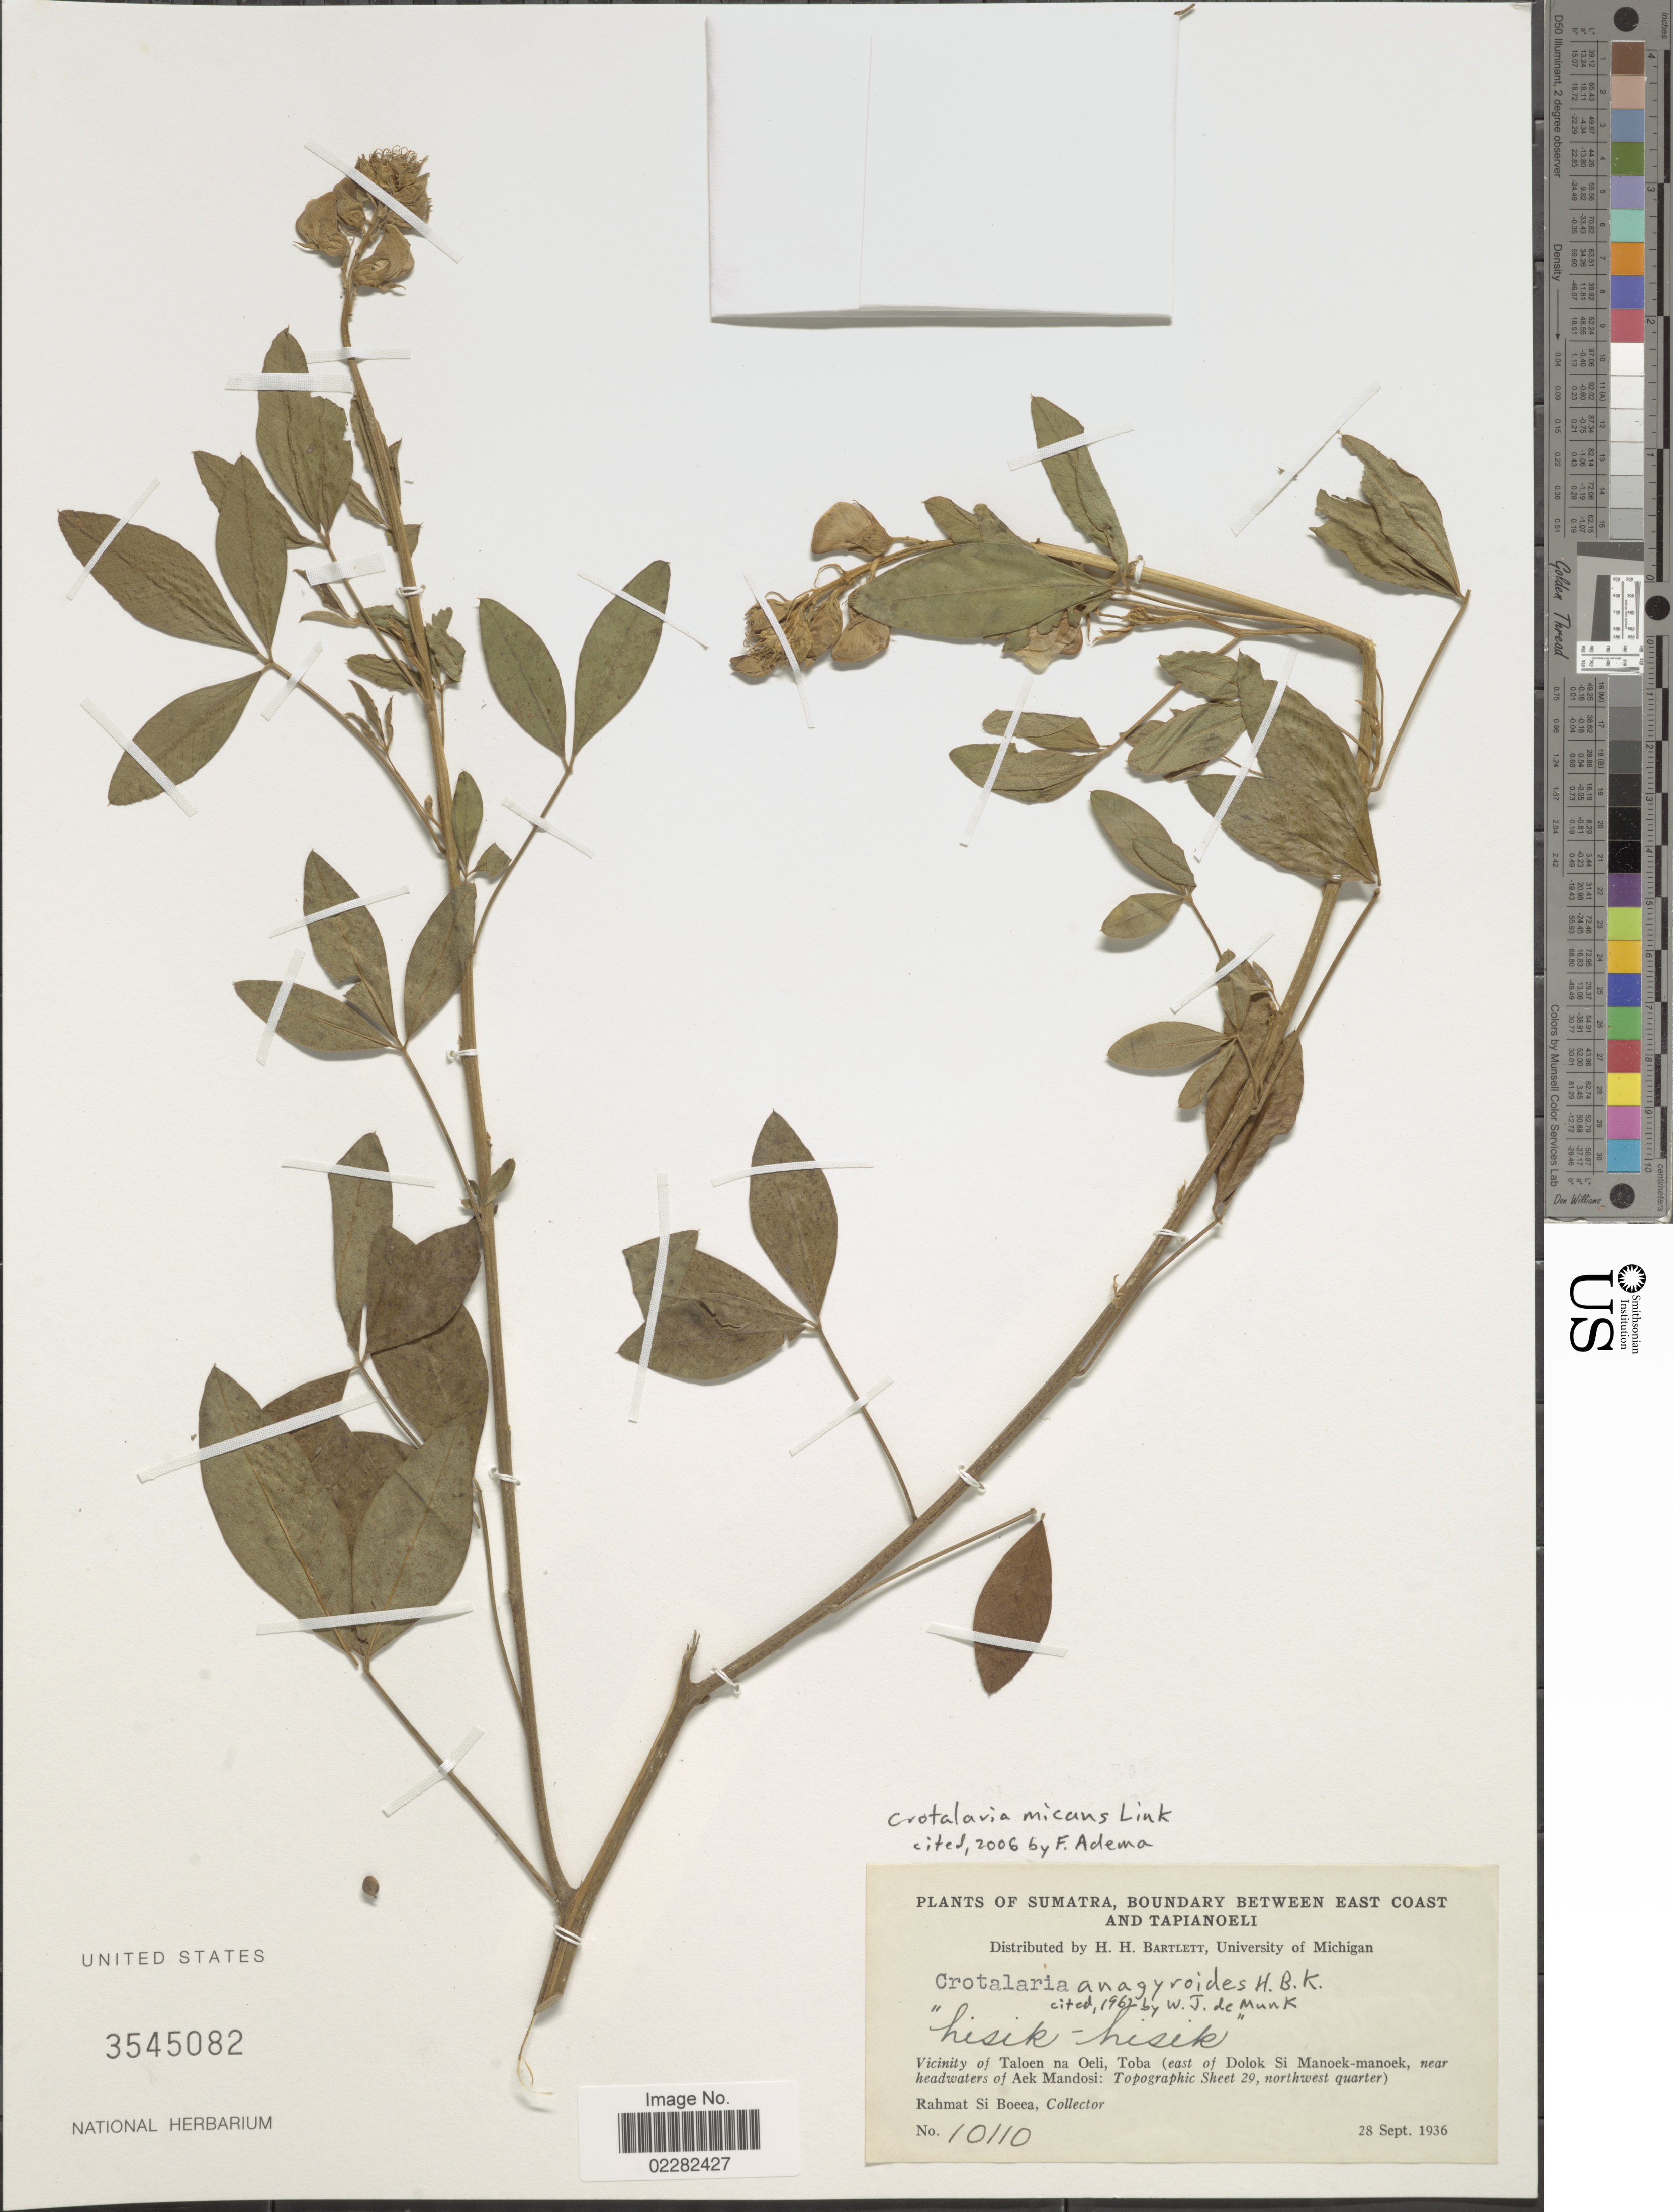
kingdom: Plantae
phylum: Tracheophyta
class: Magnoliopsida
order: Fabales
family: Fabaceae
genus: Crotalaria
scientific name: Crotalaria micans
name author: Link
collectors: Rahmat Si Boeea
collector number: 10110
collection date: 1936-09-28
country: Indonesia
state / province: Sumatra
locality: Between East Coast and Tapianoeli, Vicinity of Taloen na Oeli, Toba (east of Dolok Si Manoek-manoek, near headwaters of Aek Mandosi (Topographic Sheet 29, northwest quarter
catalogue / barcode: US 3545082